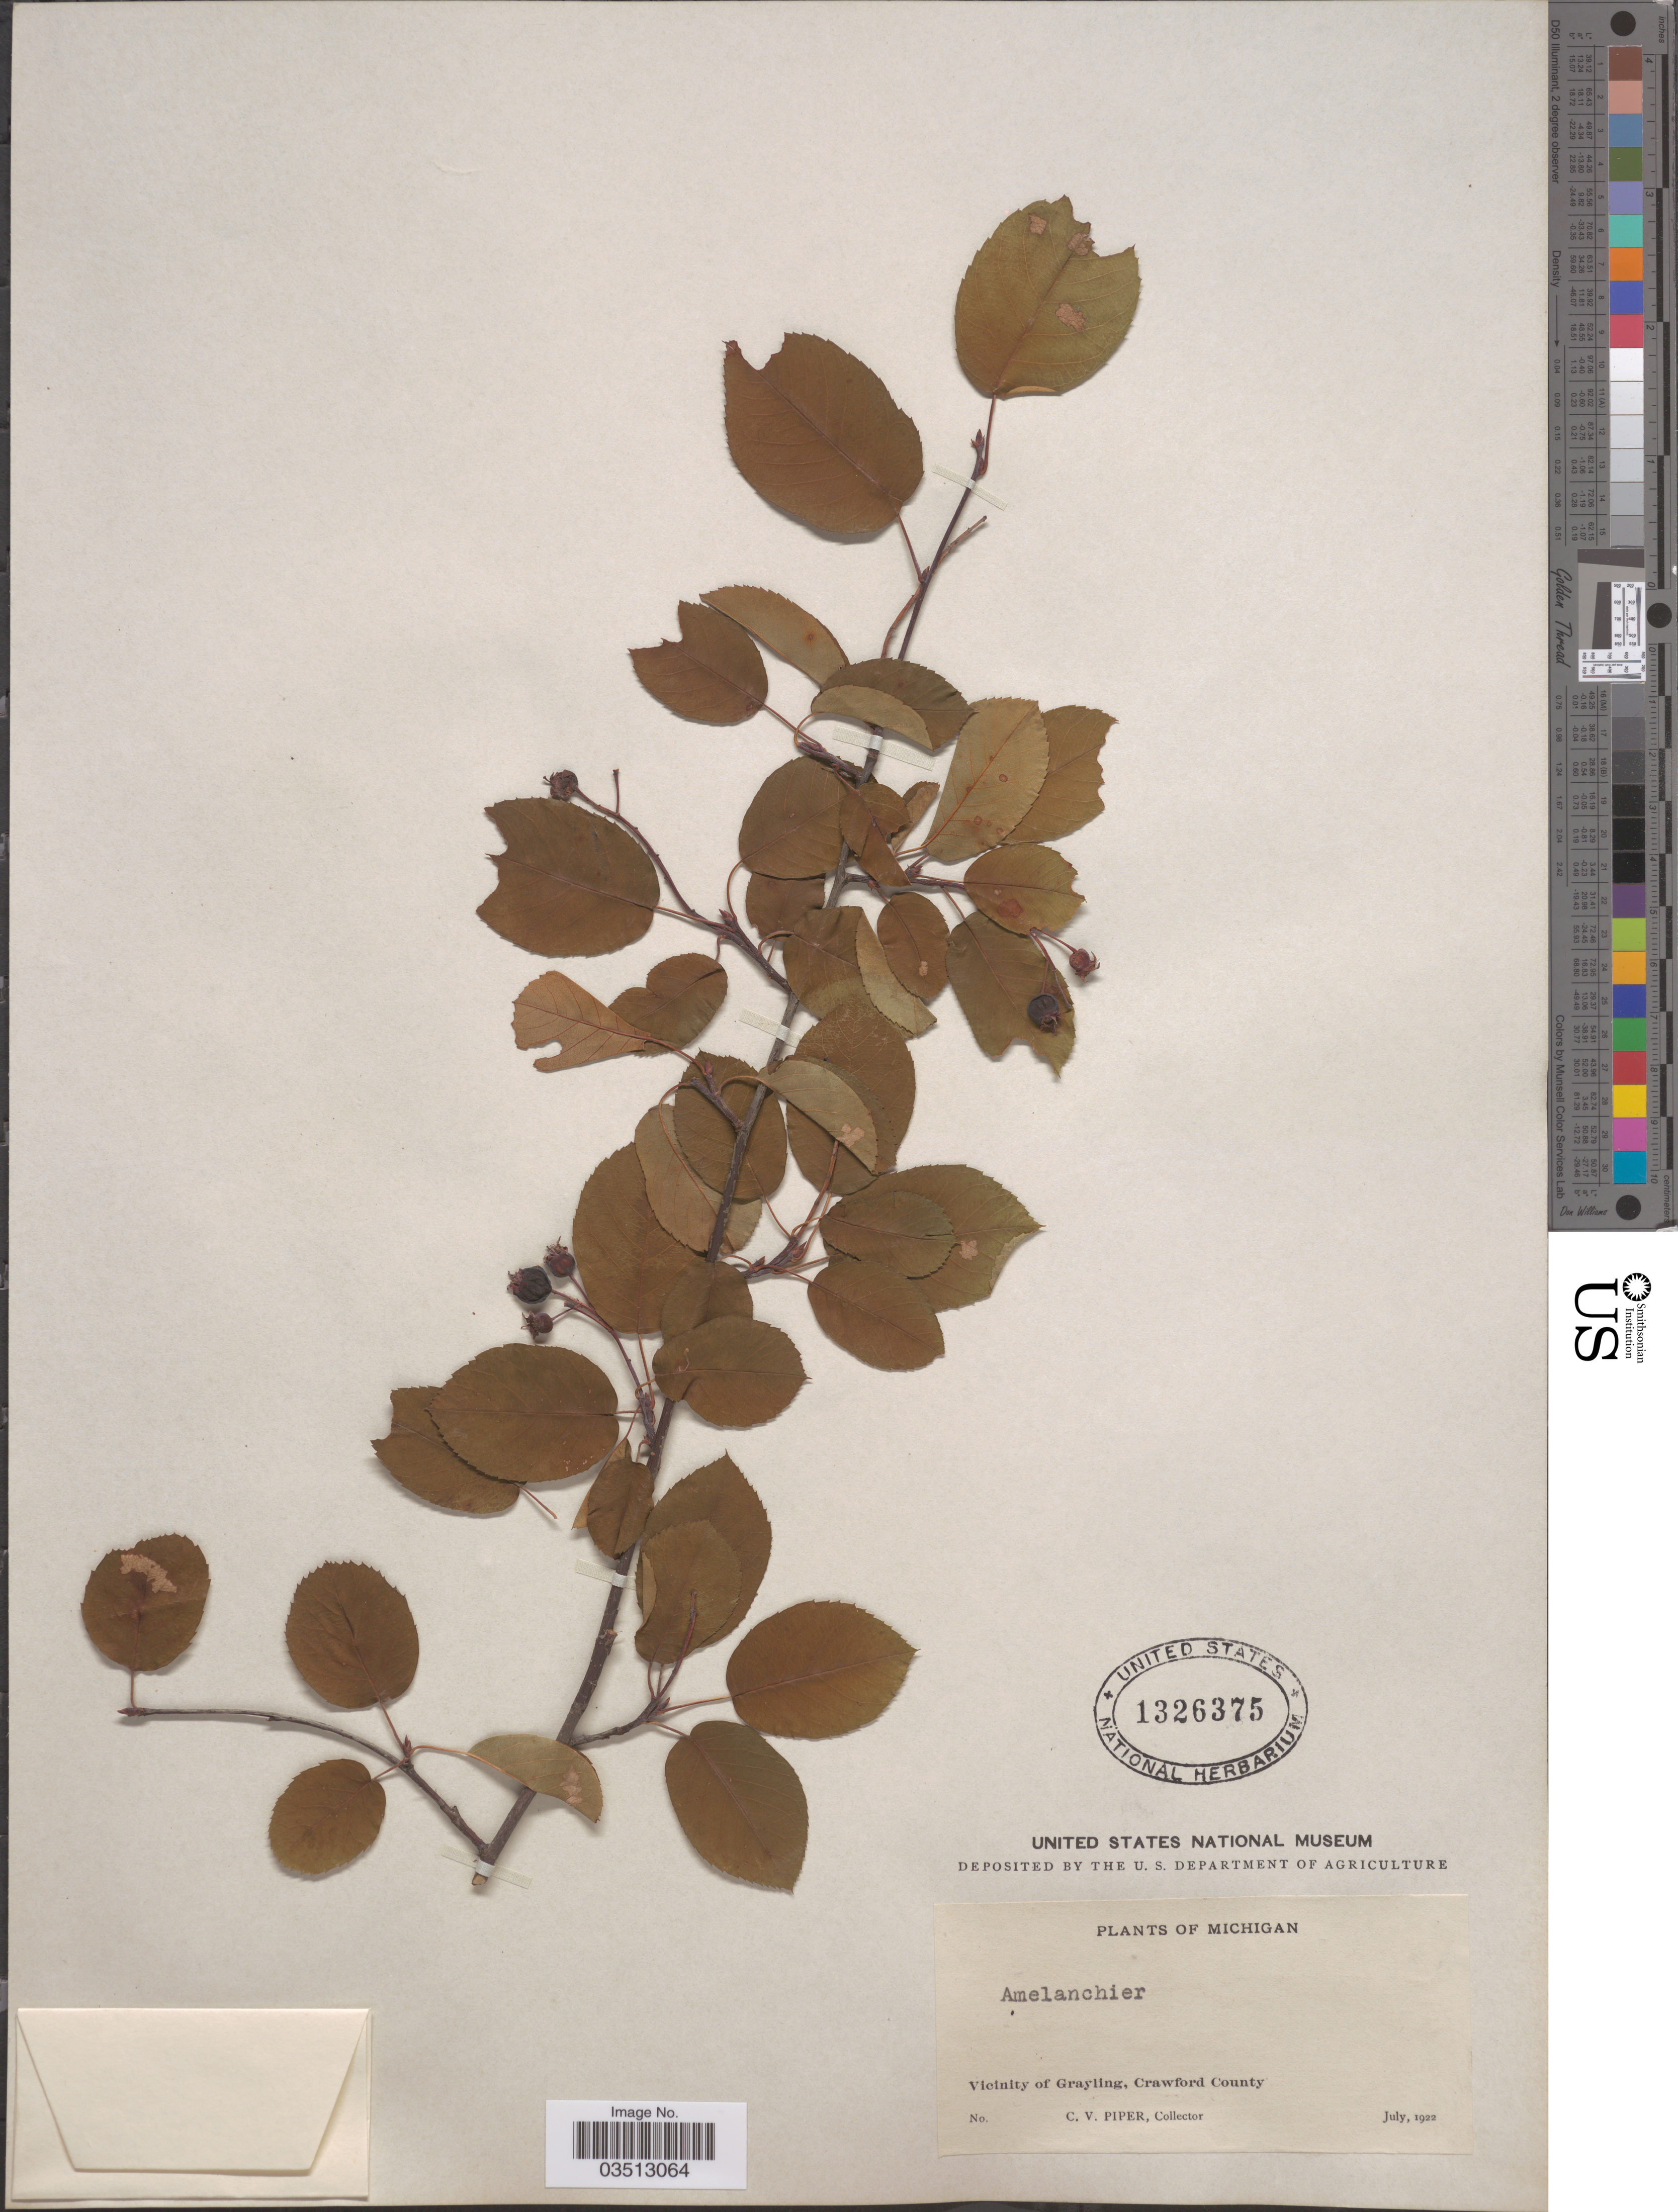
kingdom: Plantae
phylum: Tracheophyta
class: Magnoliopsida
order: Rosales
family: Rosaceae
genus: Amelanchier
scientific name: Amelanchier sp.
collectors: C. V. Piper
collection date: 1922-07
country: United States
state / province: Michigan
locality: Vicinity of Grayling, Crawford County.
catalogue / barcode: US 1326375